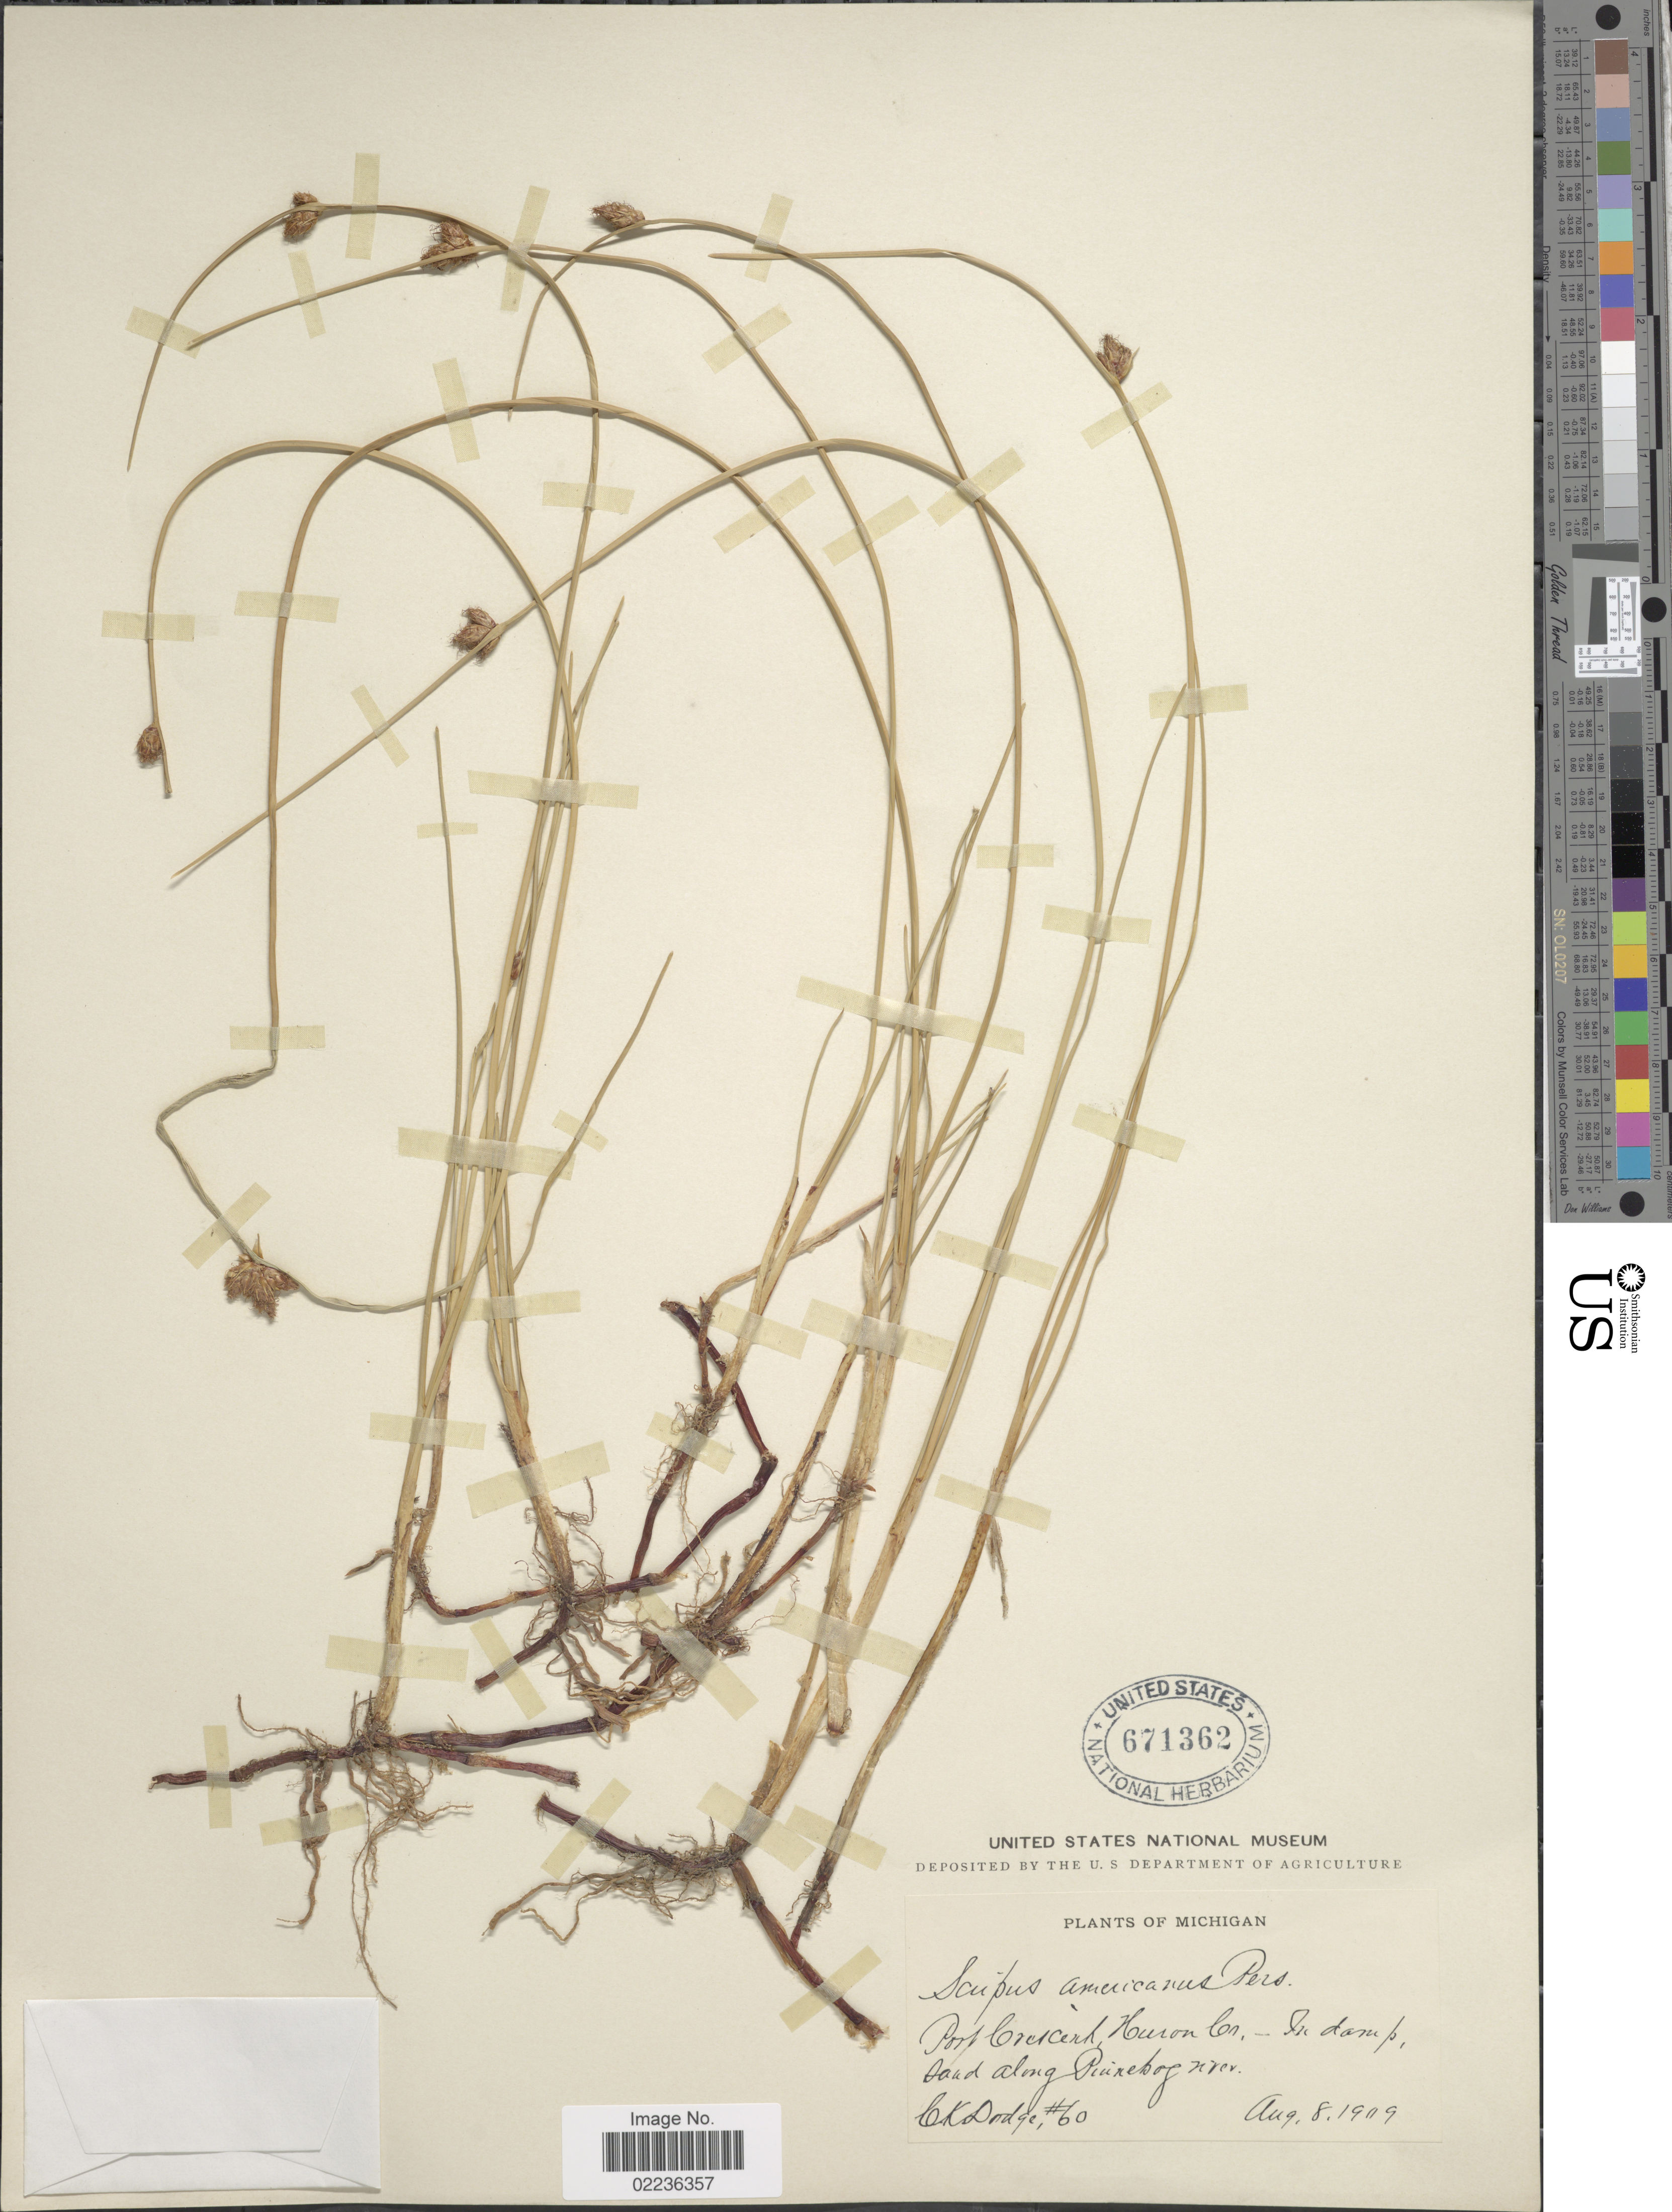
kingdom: Plantae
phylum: Tracheophyta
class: Liliopsida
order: Poales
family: Cyperaceae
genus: Schoenoplectus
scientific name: Schoenoplectus pungens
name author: (Vahl) Palla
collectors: C. Dodge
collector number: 60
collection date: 1909-08-08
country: United States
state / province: Michigan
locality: Port Crescent, Huron Co., in damp, sand along Pinnebog river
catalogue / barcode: US 671362